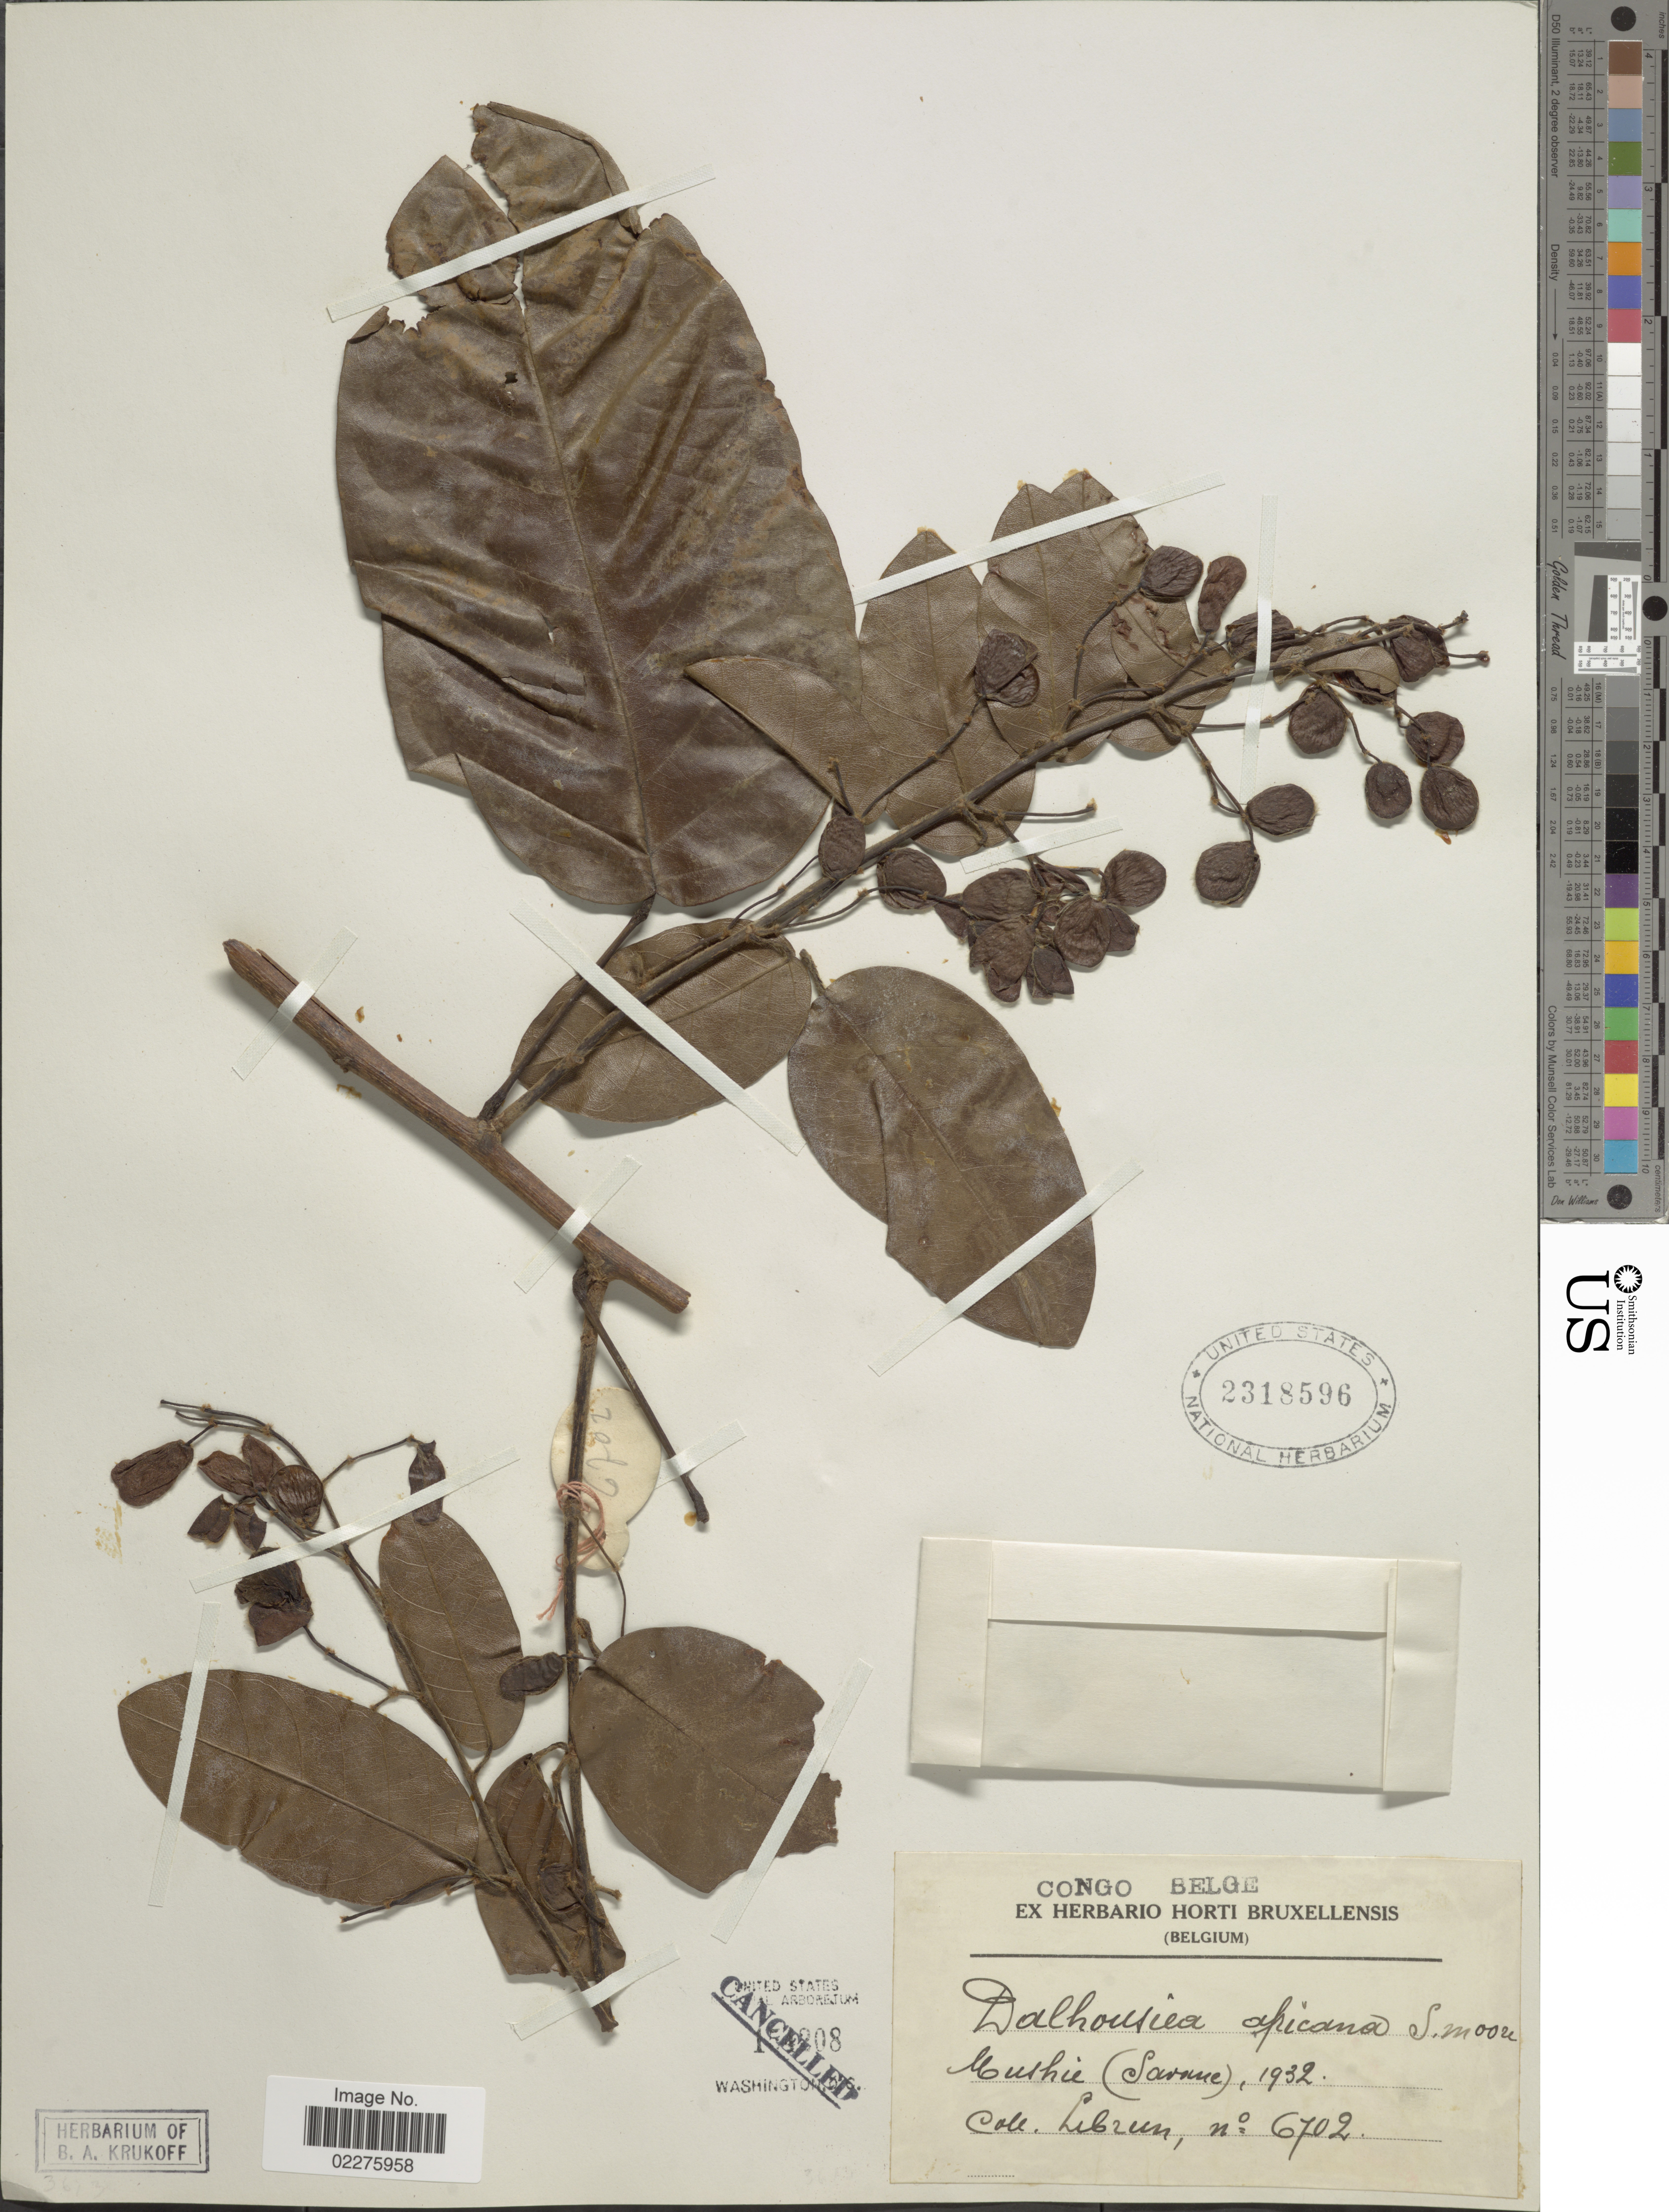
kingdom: Plantae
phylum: Tracheophyta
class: Magnoliopsida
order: Fabales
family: Fabaceae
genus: Dalhousiea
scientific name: Dalhousiea africana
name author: S. Moore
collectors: J.A. Lebrun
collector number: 6702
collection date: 1932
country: Congo, Democratic Republic of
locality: Congo Belge, Mushie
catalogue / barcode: US 2318596